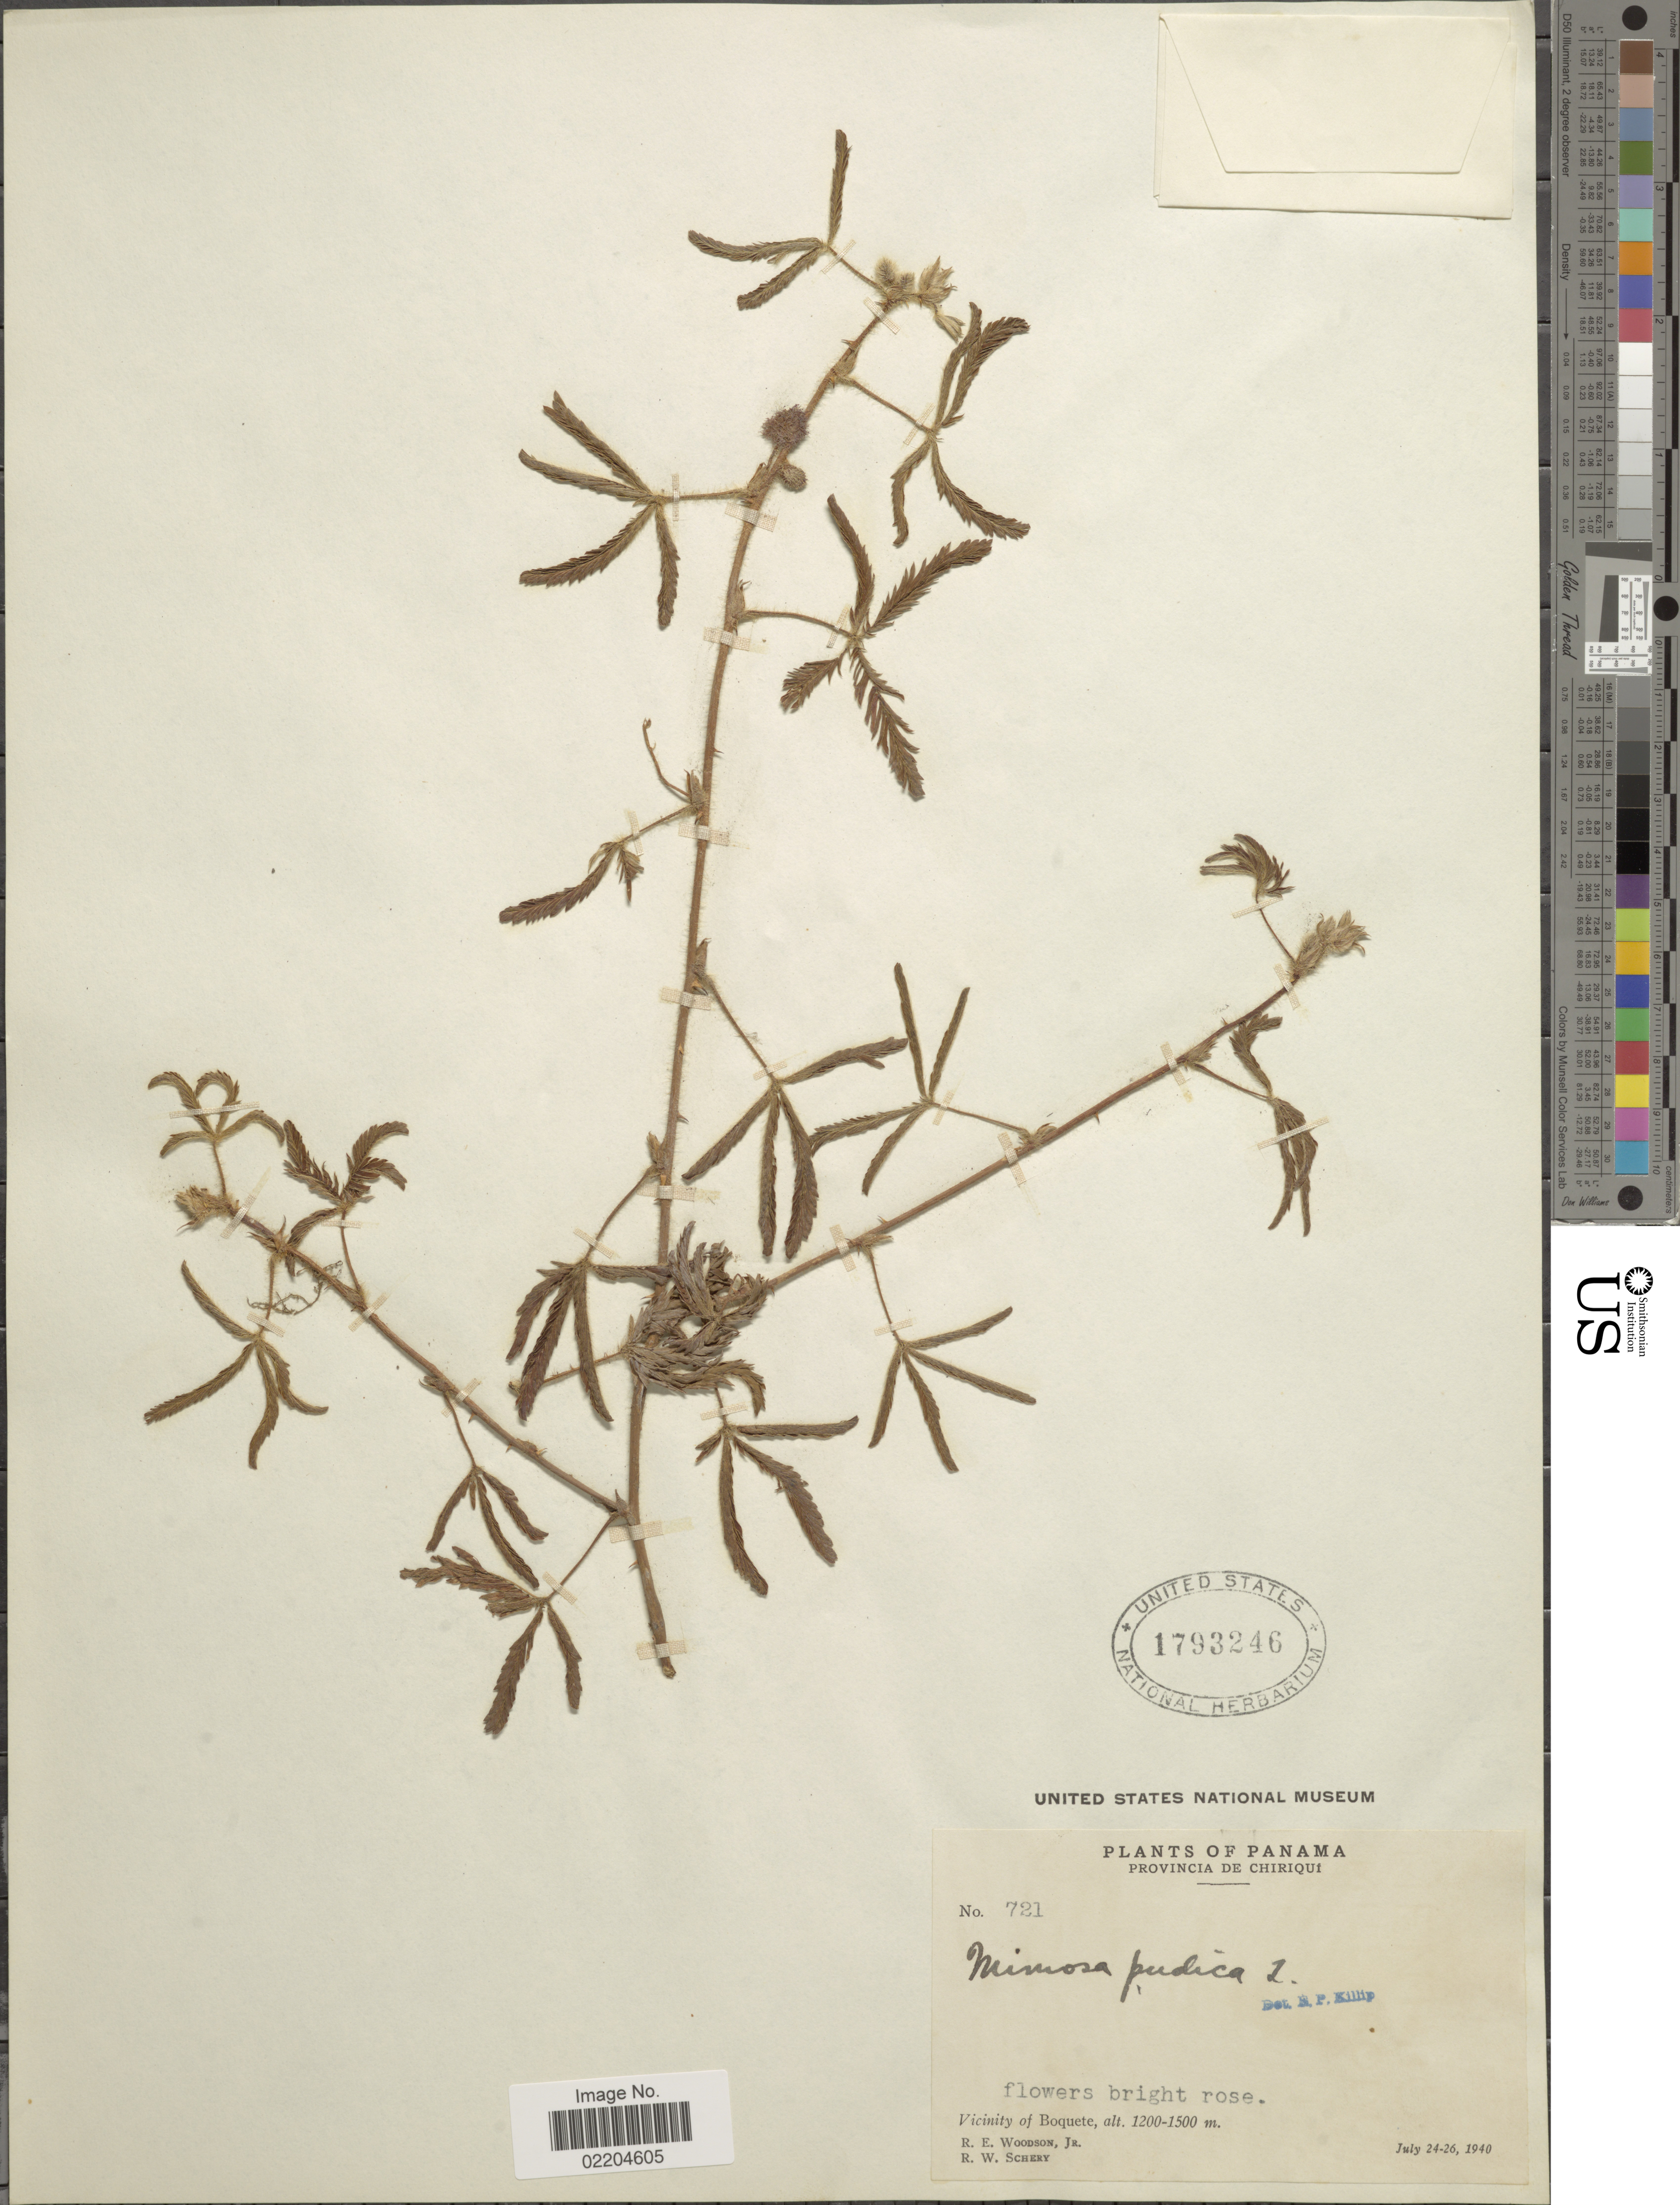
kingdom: Plantae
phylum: Tracheophyta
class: Magnoliopsida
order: Fabales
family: Fabaceae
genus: Mimosa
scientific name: Mimosa pudica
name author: L.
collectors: R. E. Woodson & R. W. Schery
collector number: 721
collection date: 1940-07-24/1940-07-26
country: Panama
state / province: Chiriqui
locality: Vicinity of Boquete. Provincia de Chiriqui.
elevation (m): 1200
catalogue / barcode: US 1793246